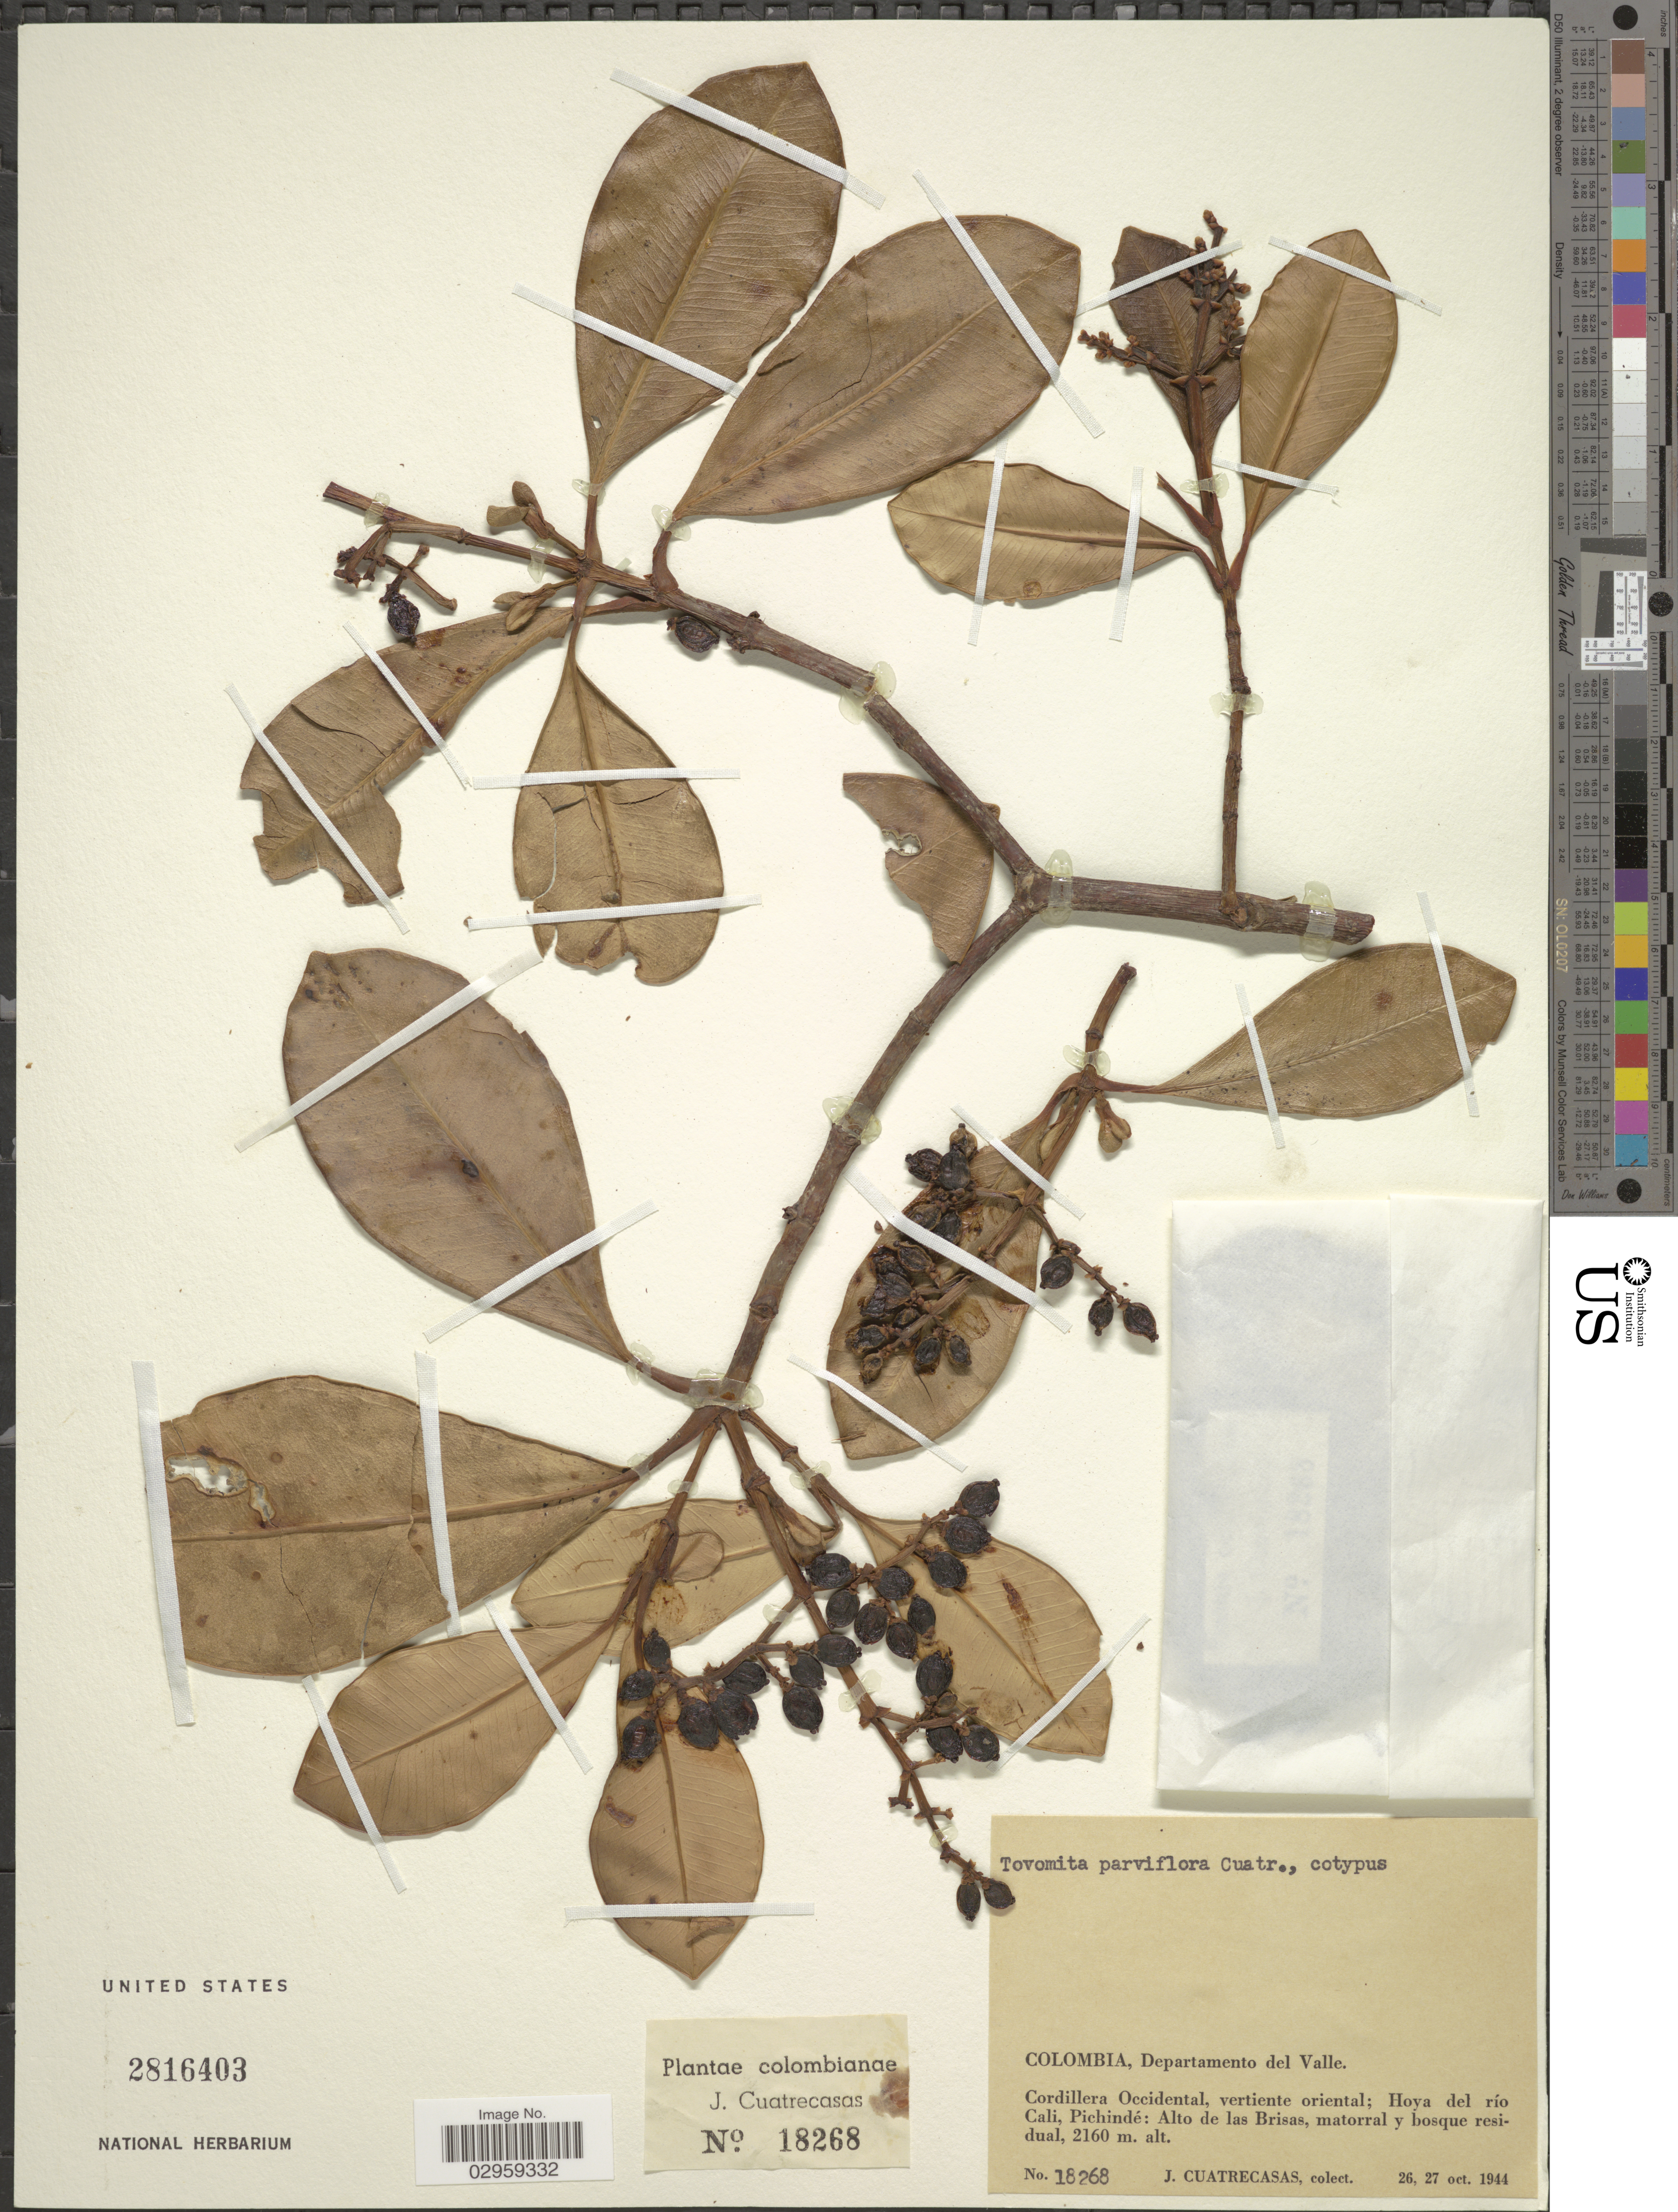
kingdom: Plantae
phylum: Tracheophyta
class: Magnoliopsida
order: Malpighiales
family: Clusiaceae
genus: Clusia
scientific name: Clusia ducuoides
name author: Engl.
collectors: J. Cuatrecasas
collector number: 18268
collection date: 1944-10-26/1944-10-27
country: Colombia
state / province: Valle del Cauca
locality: Departamento del Valle. Cordillera Occidental, vertiente oriental; Hoya del río Cali, Pichindé: Alto de las Brisas, matorral y bosque residual.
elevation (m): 2160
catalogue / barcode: US 2816403